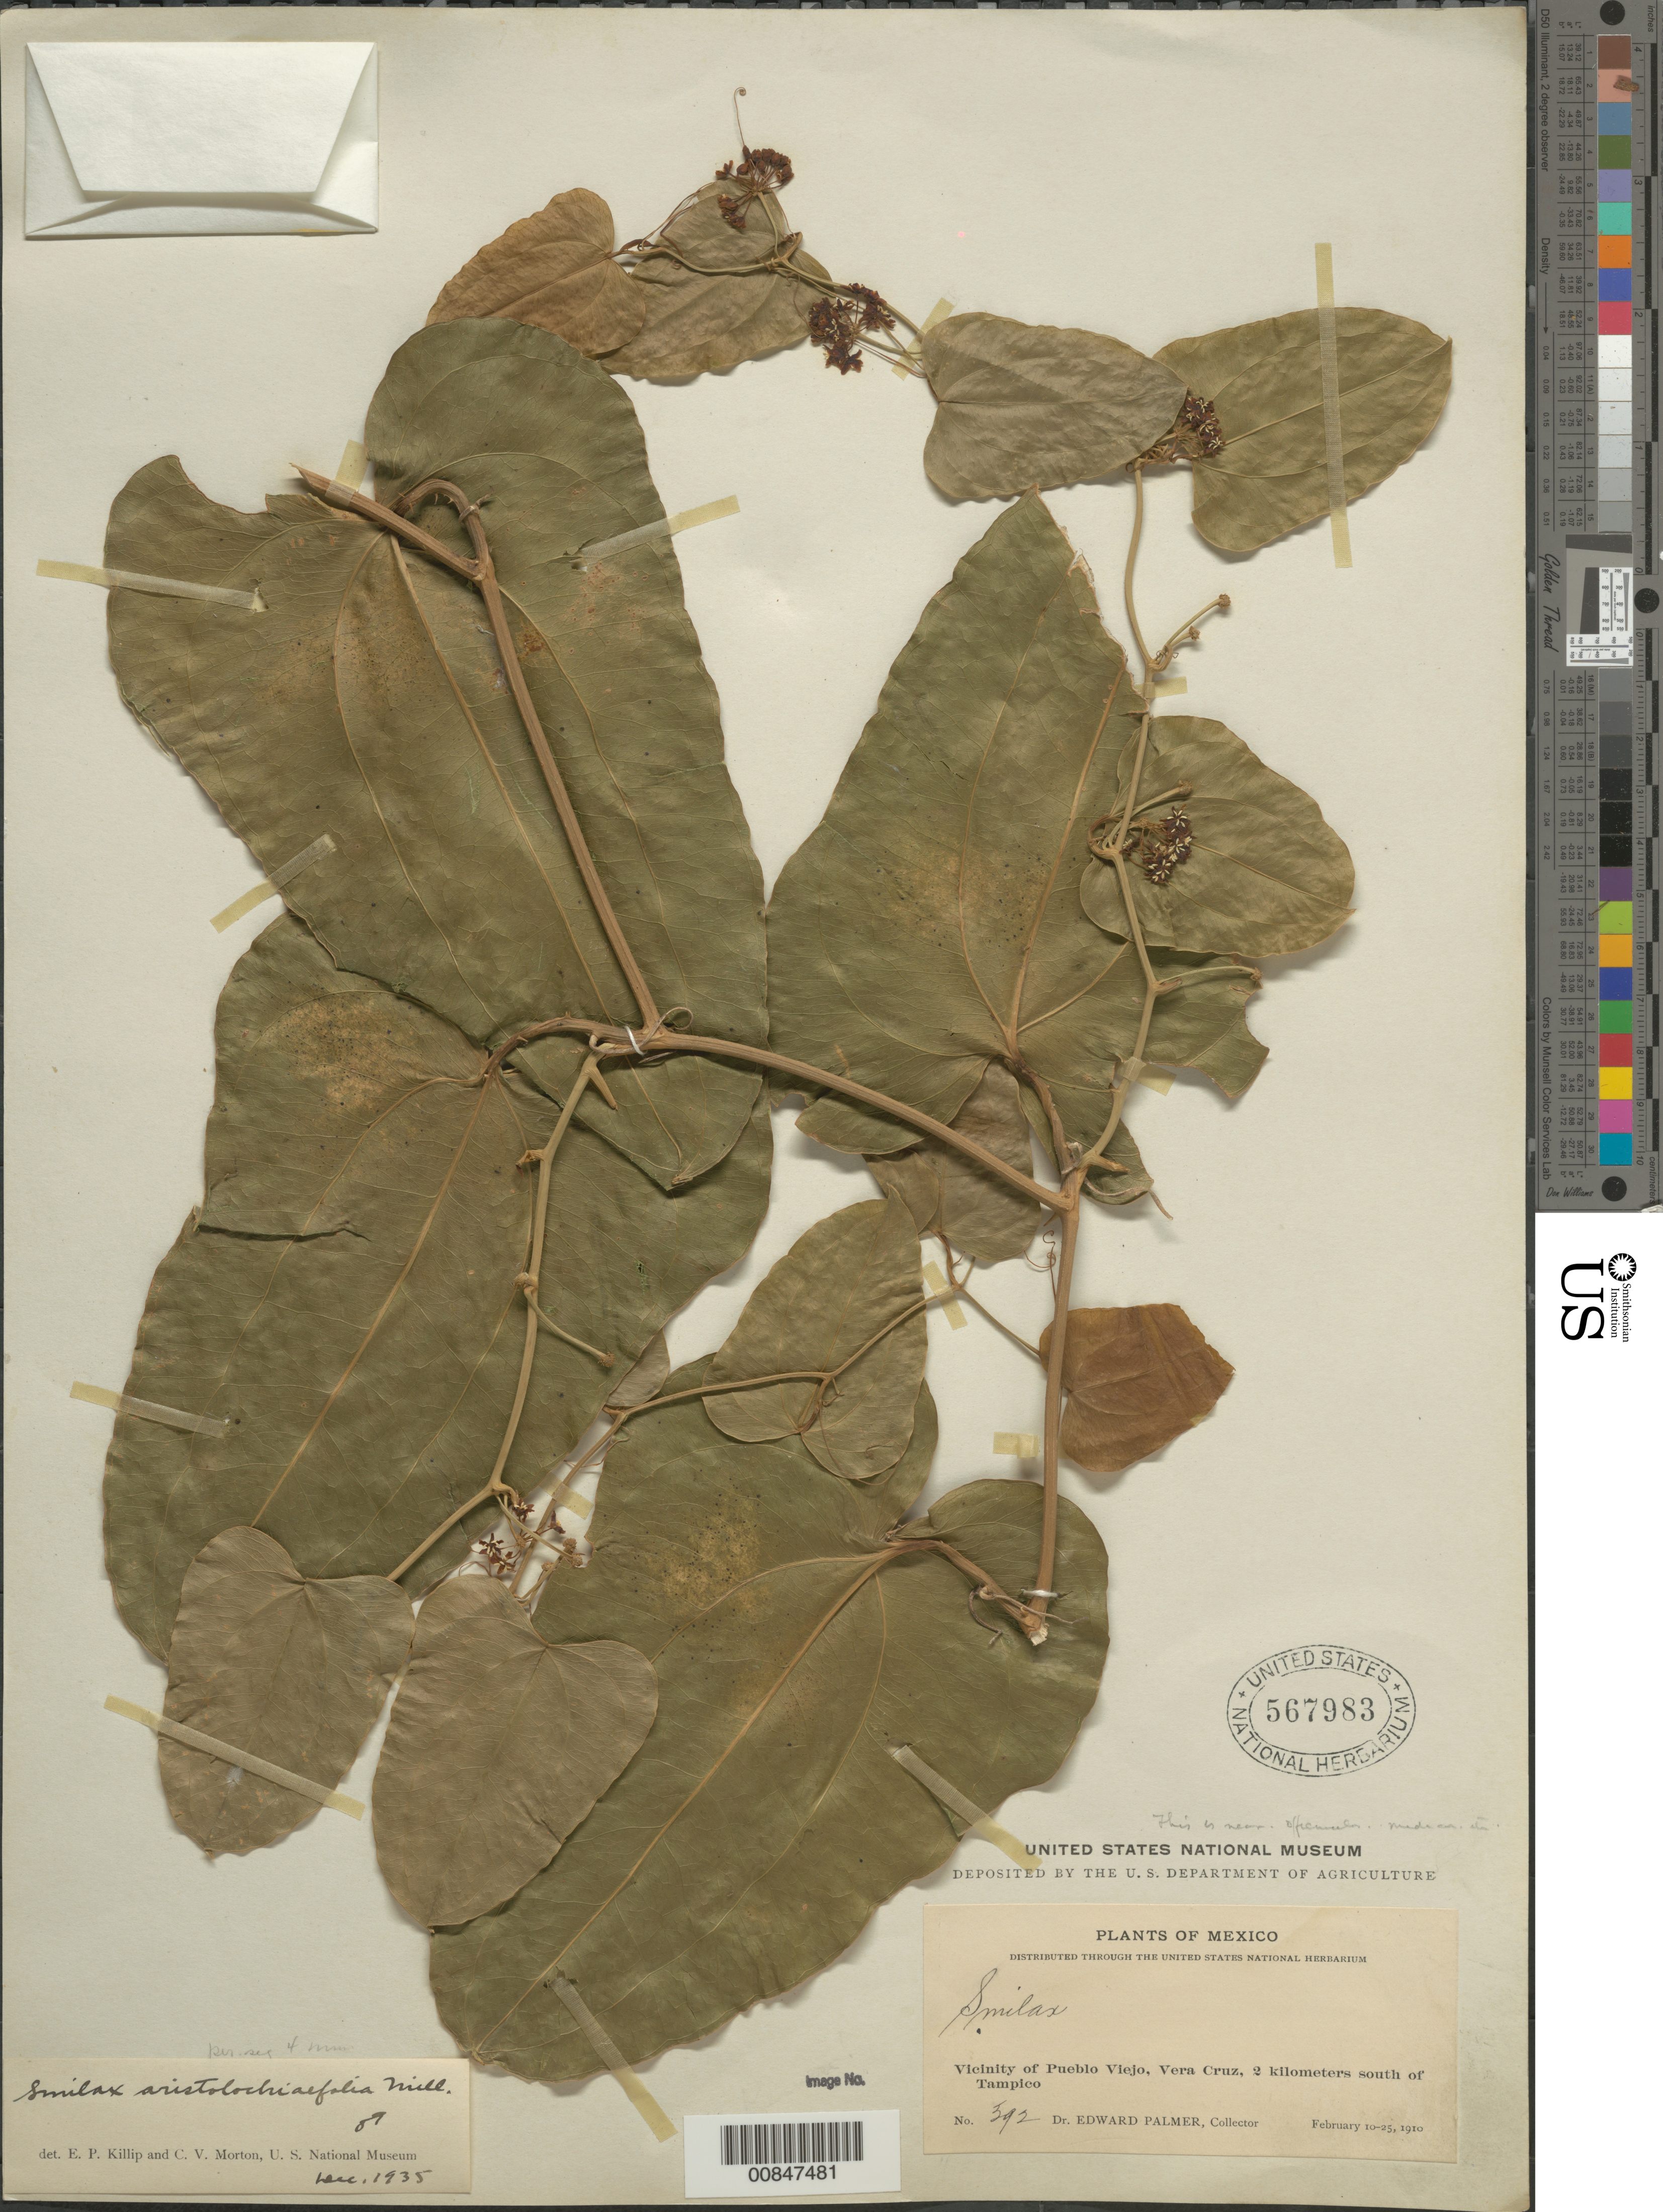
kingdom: Plantae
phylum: Tracheophyta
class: Liliopsida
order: Liliales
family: Smilacaceae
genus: Smilax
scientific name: Smilax aristolochiifolia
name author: Mill.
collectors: E. Palmer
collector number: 592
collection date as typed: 10 Feb 1910 to 25 Feb 1910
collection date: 1910-02-10/1910-02-25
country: Mexico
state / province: Veracruz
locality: Vicinity of Pueblo Viejo, Veracruz, 2 kilometers south of Tampico.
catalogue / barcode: US 567983